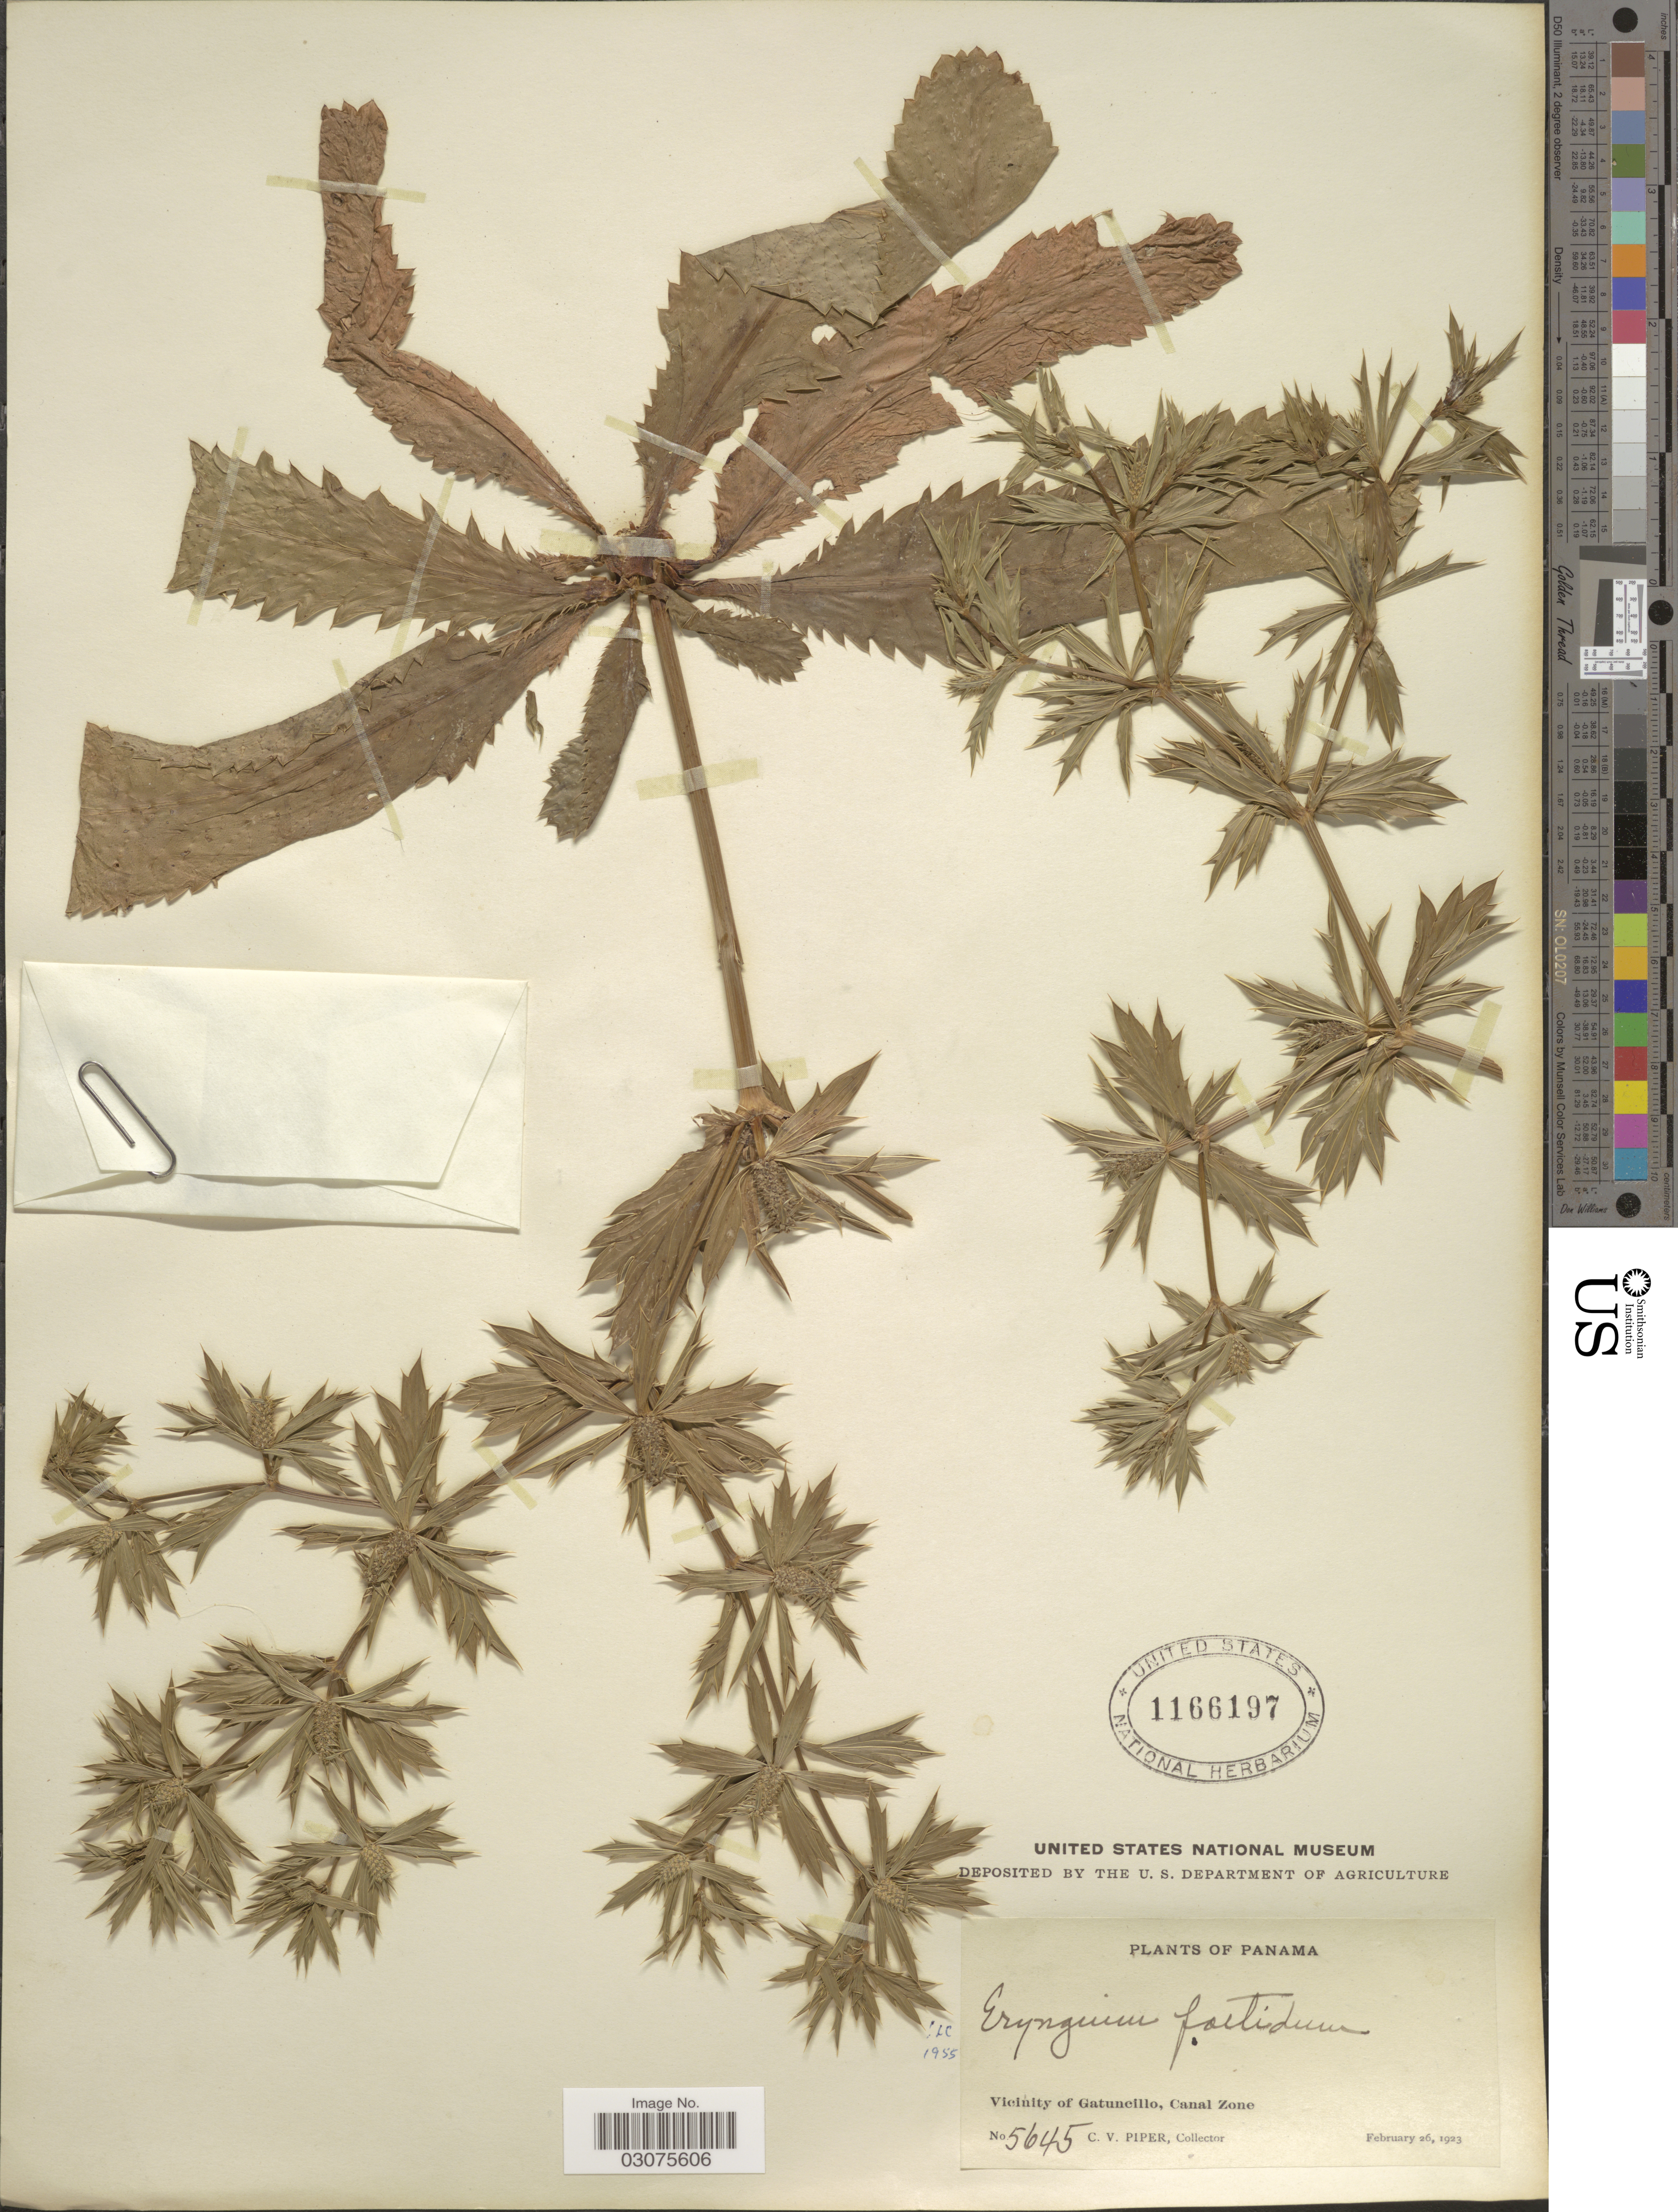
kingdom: Plantae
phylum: Tracheophyta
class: Magnoliopsida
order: Apiales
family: Apiaceae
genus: Eryngium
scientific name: Eryngium foetidum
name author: L.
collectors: C. V. Piper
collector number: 5645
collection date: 1923-02-26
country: Panama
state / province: Colón / Panamá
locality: Vicinity of Gatuncillo, Canal Zone.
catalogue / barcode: US 1166197